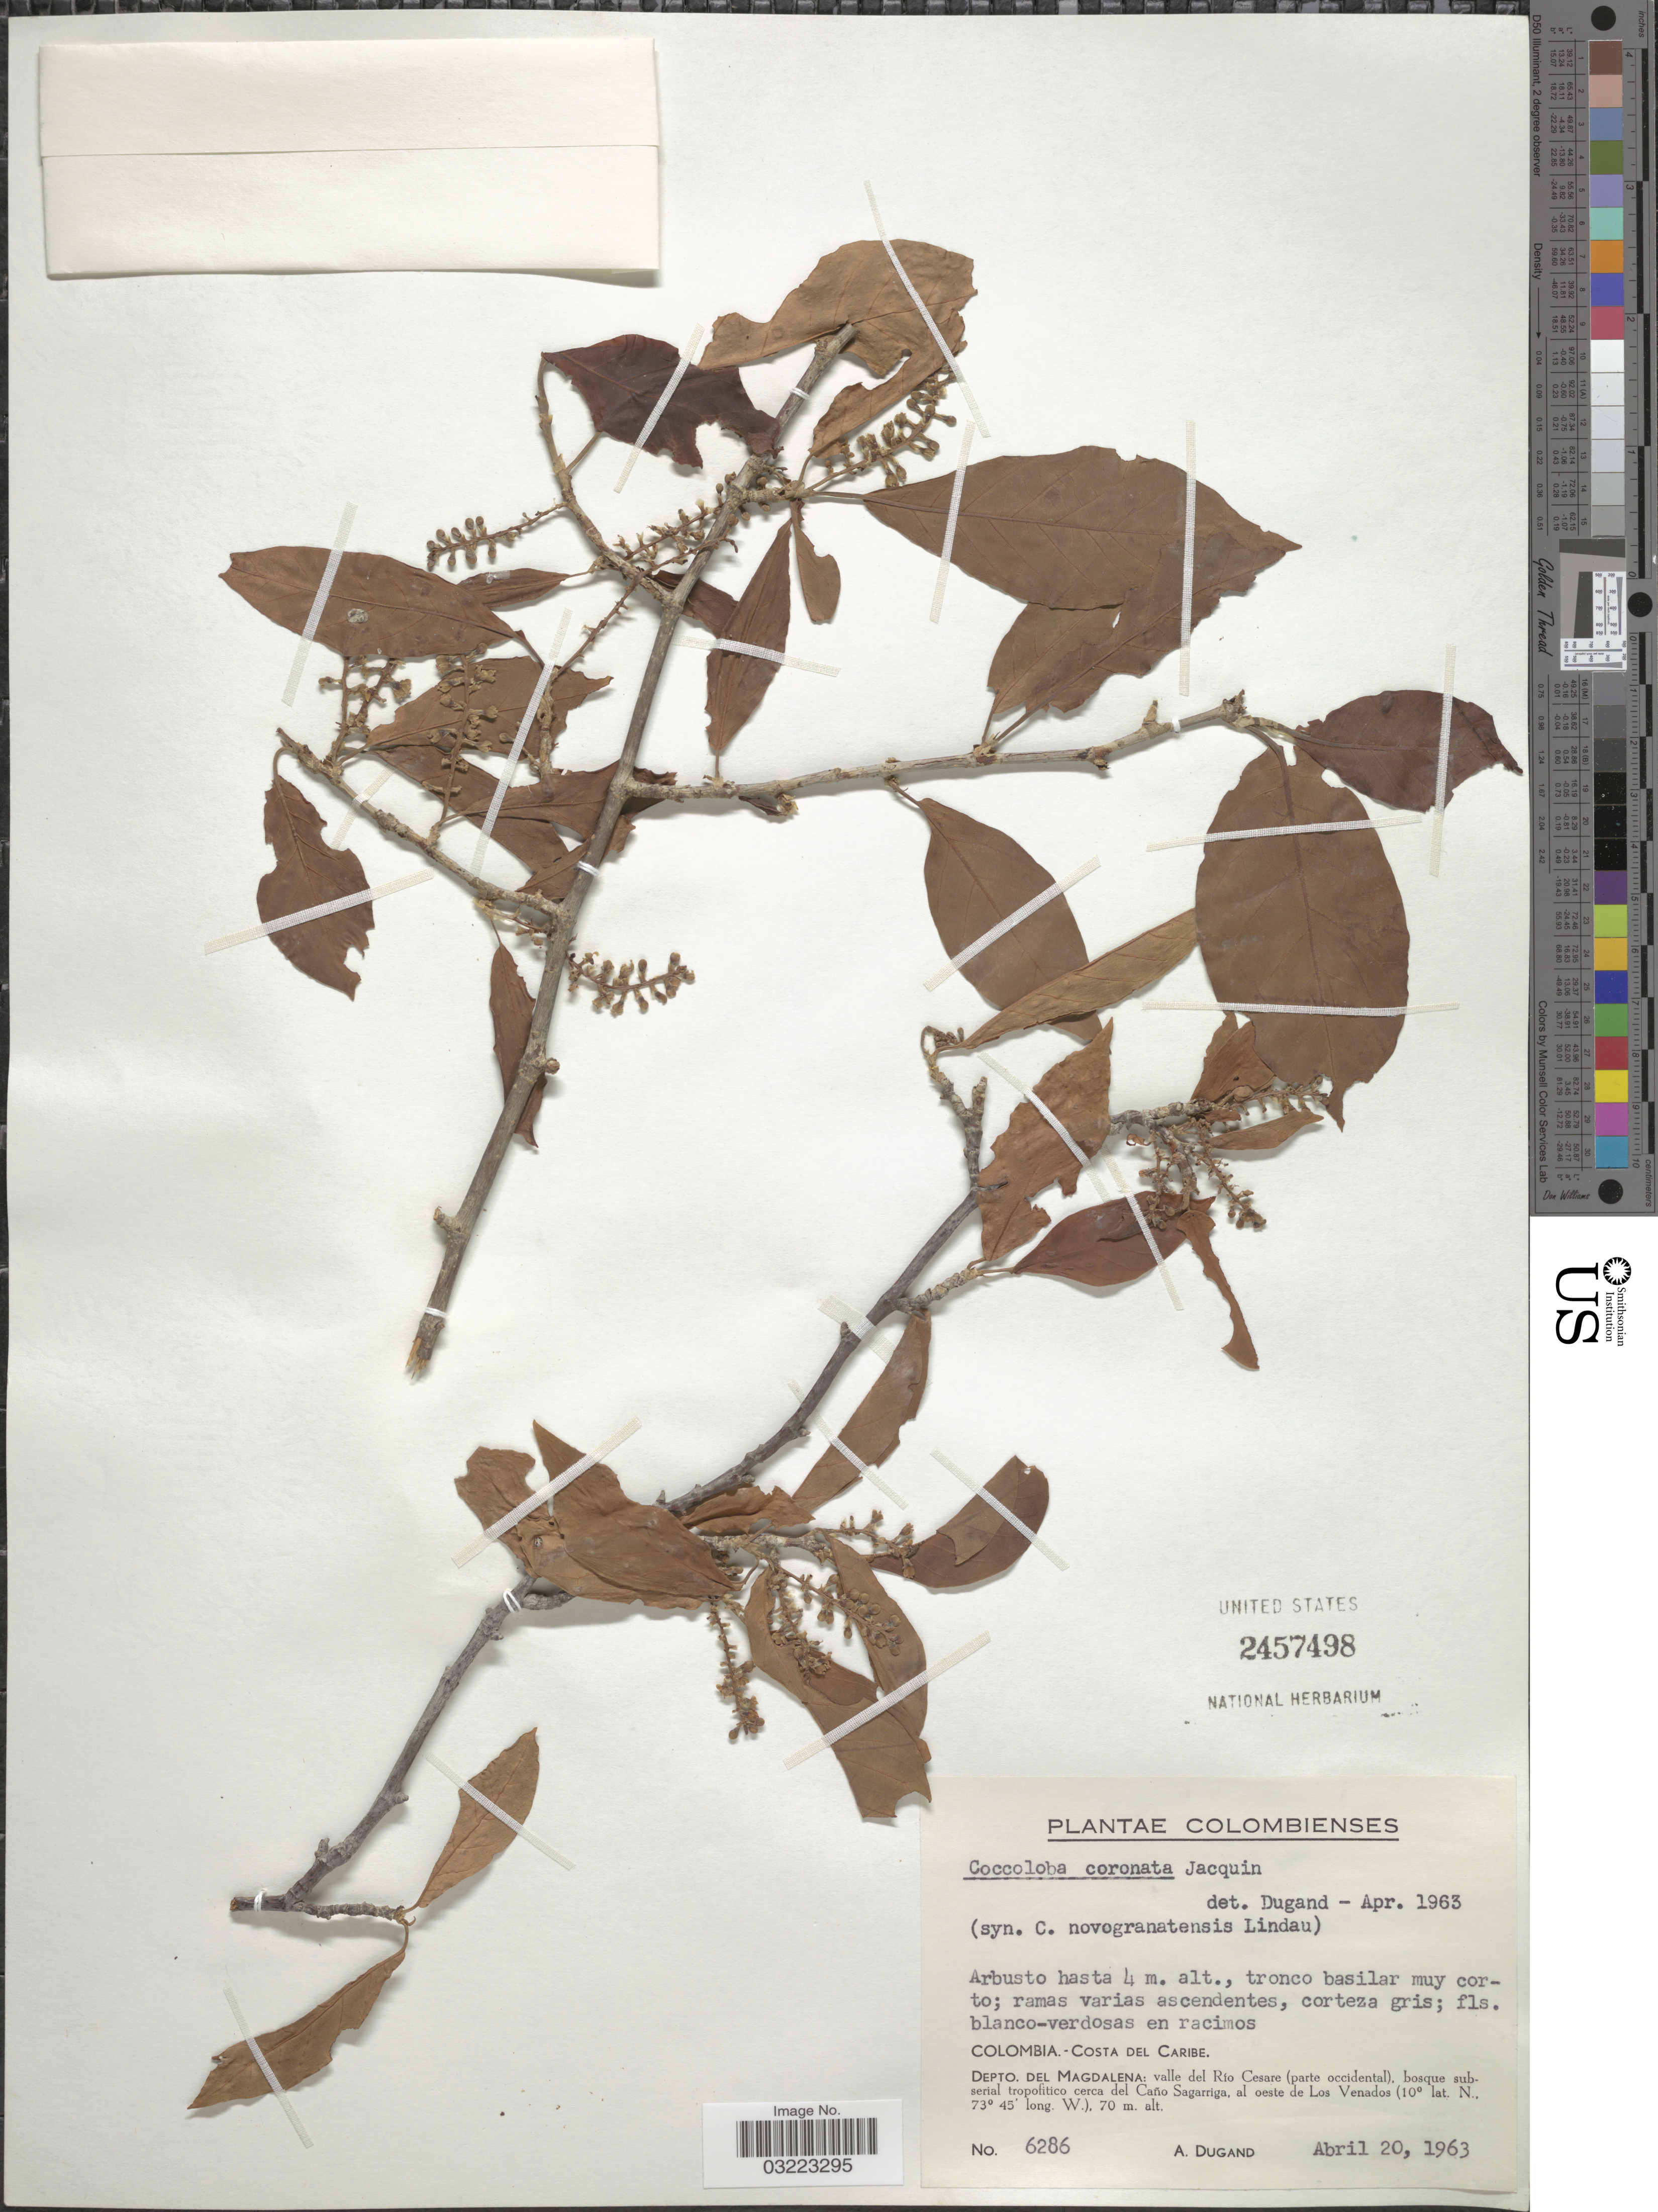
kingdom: Plantae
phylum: Tracheophyta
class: Magnoliopsida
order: Caryophyllales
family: Polygonaceae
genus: Coccoloba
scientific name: Coccoloba coronata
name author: Jacq.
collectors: A. Dugand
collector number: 6286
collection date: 1963-04-20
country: Colombia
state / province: Magdalena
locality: Costa del Caribe. Depto. del Magdalena: valle del Río Cesare (parte occidental), bosque subserial tropofitico cerca del Caño Sagarriga, al oeste de Los Venados.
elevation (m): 70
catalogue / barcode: US 2457498